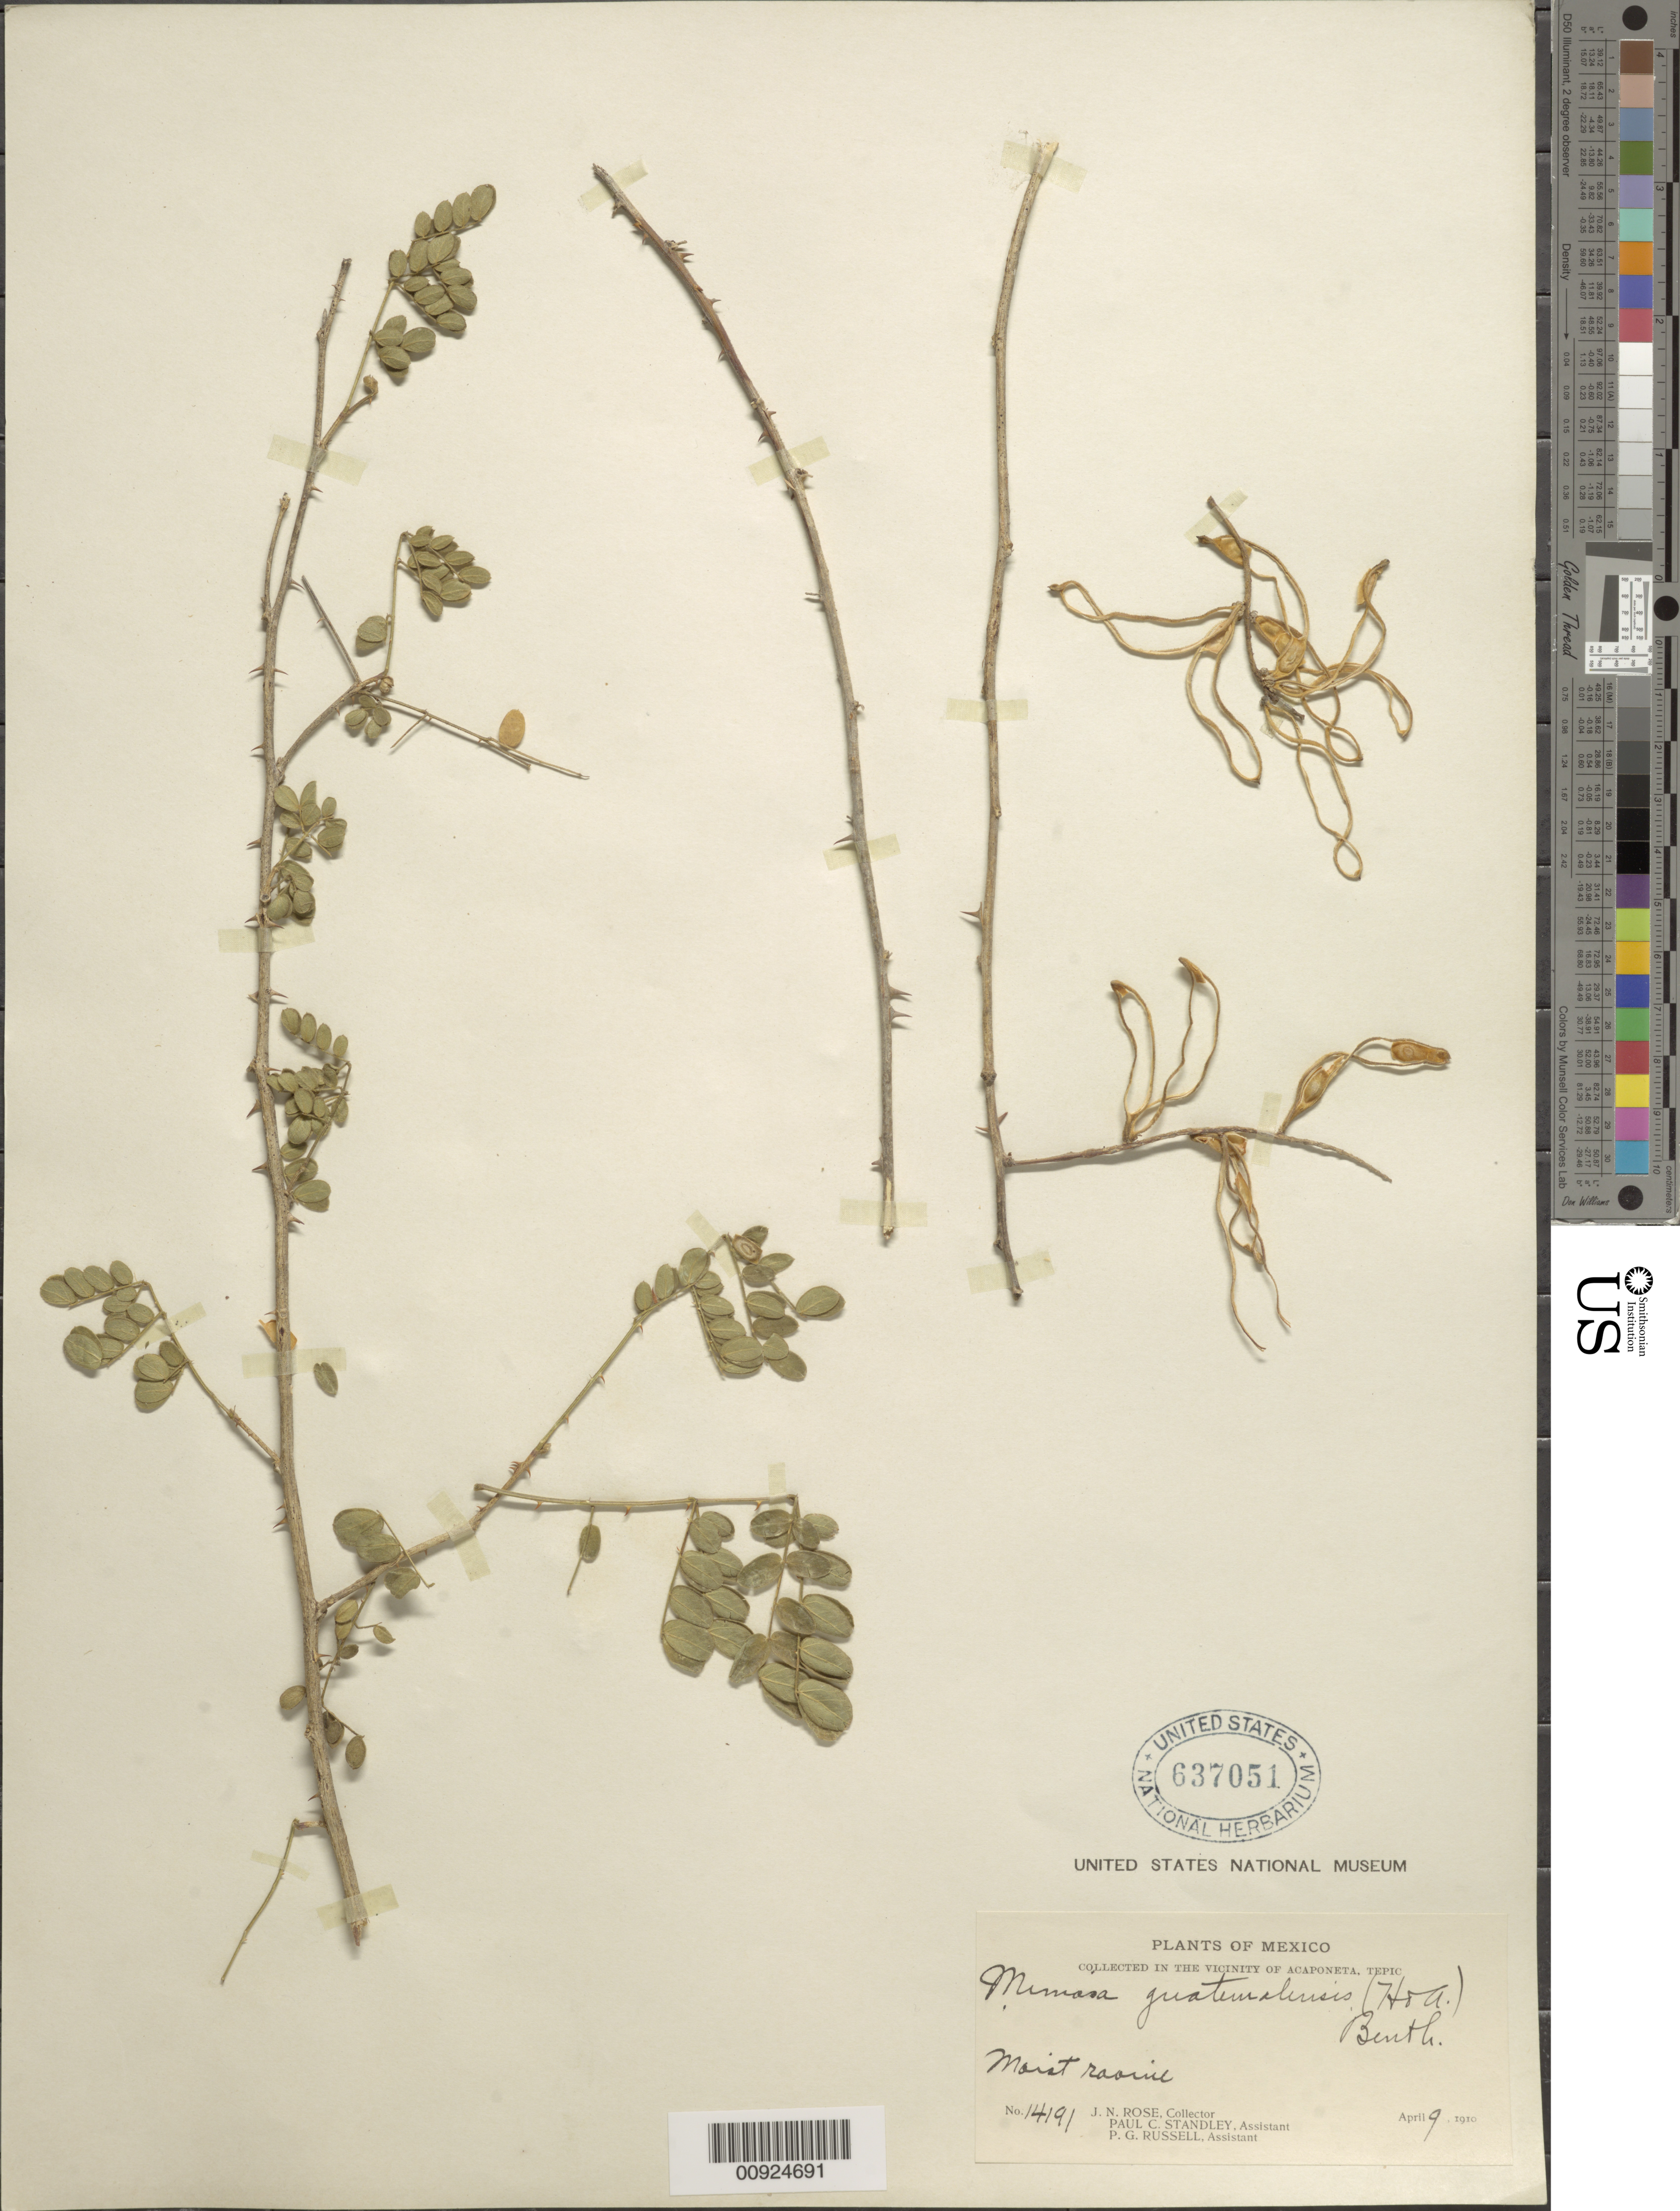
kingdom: Plantae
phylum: Tracheophyta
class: Magnoliopsida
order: Fabales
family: Fabaceae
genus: Mimosa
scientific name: Mimosa guatemalensis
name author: (Hook.) Benth.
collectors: J. N. Rose, P. C. Standley & P. G. Russell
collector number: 14191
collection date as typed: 09 Apr 1910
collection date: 1910-04-09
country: Mexico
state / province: Nayarit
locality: In the vicinity of Acaponeta, Tepic.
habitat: Moist ravine.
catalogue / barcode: US 637051